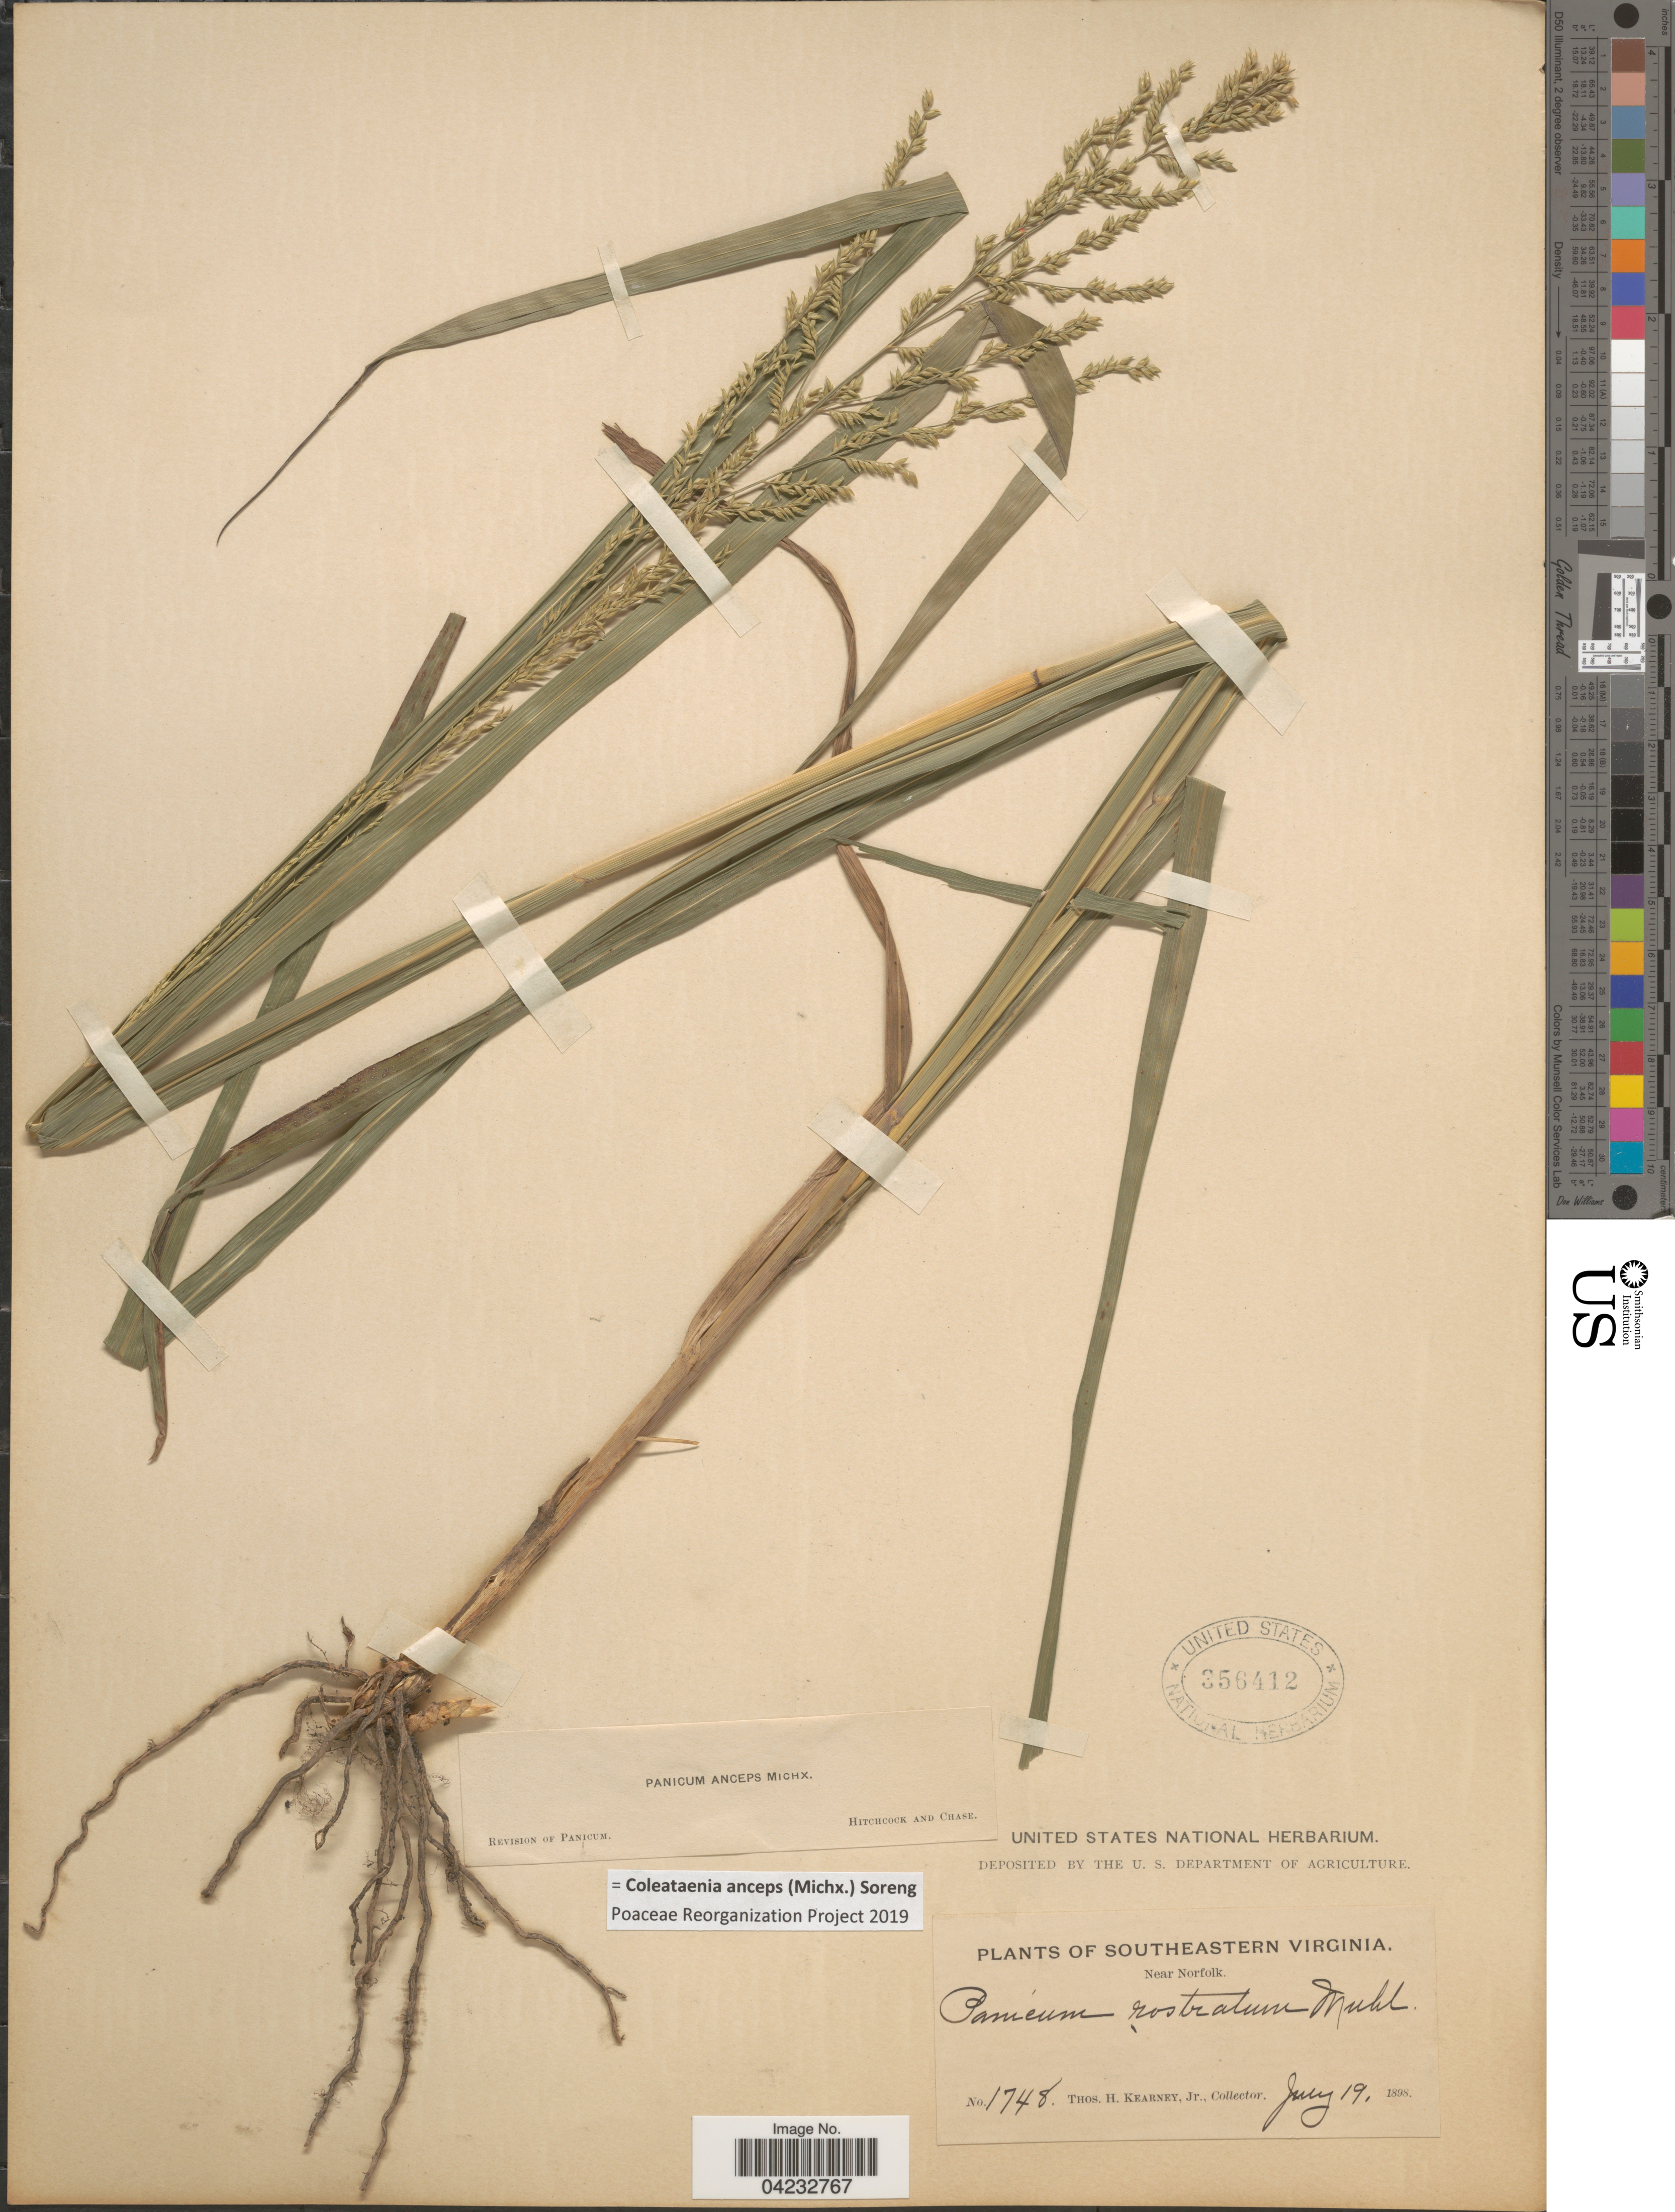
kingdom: Plantae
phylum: Tracheophyta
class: Liliopsida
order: Poales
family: Poaceae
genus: Coleataenia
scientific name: Coleataenia anceps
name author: (Michx.) Soreng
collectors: T. H. Kearney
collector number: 1748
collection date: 1898-07-19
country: United States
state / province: Virginia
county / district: City of Norfolk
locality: Southeastern Virginia. Near Norfolk.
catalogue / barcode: US 356412